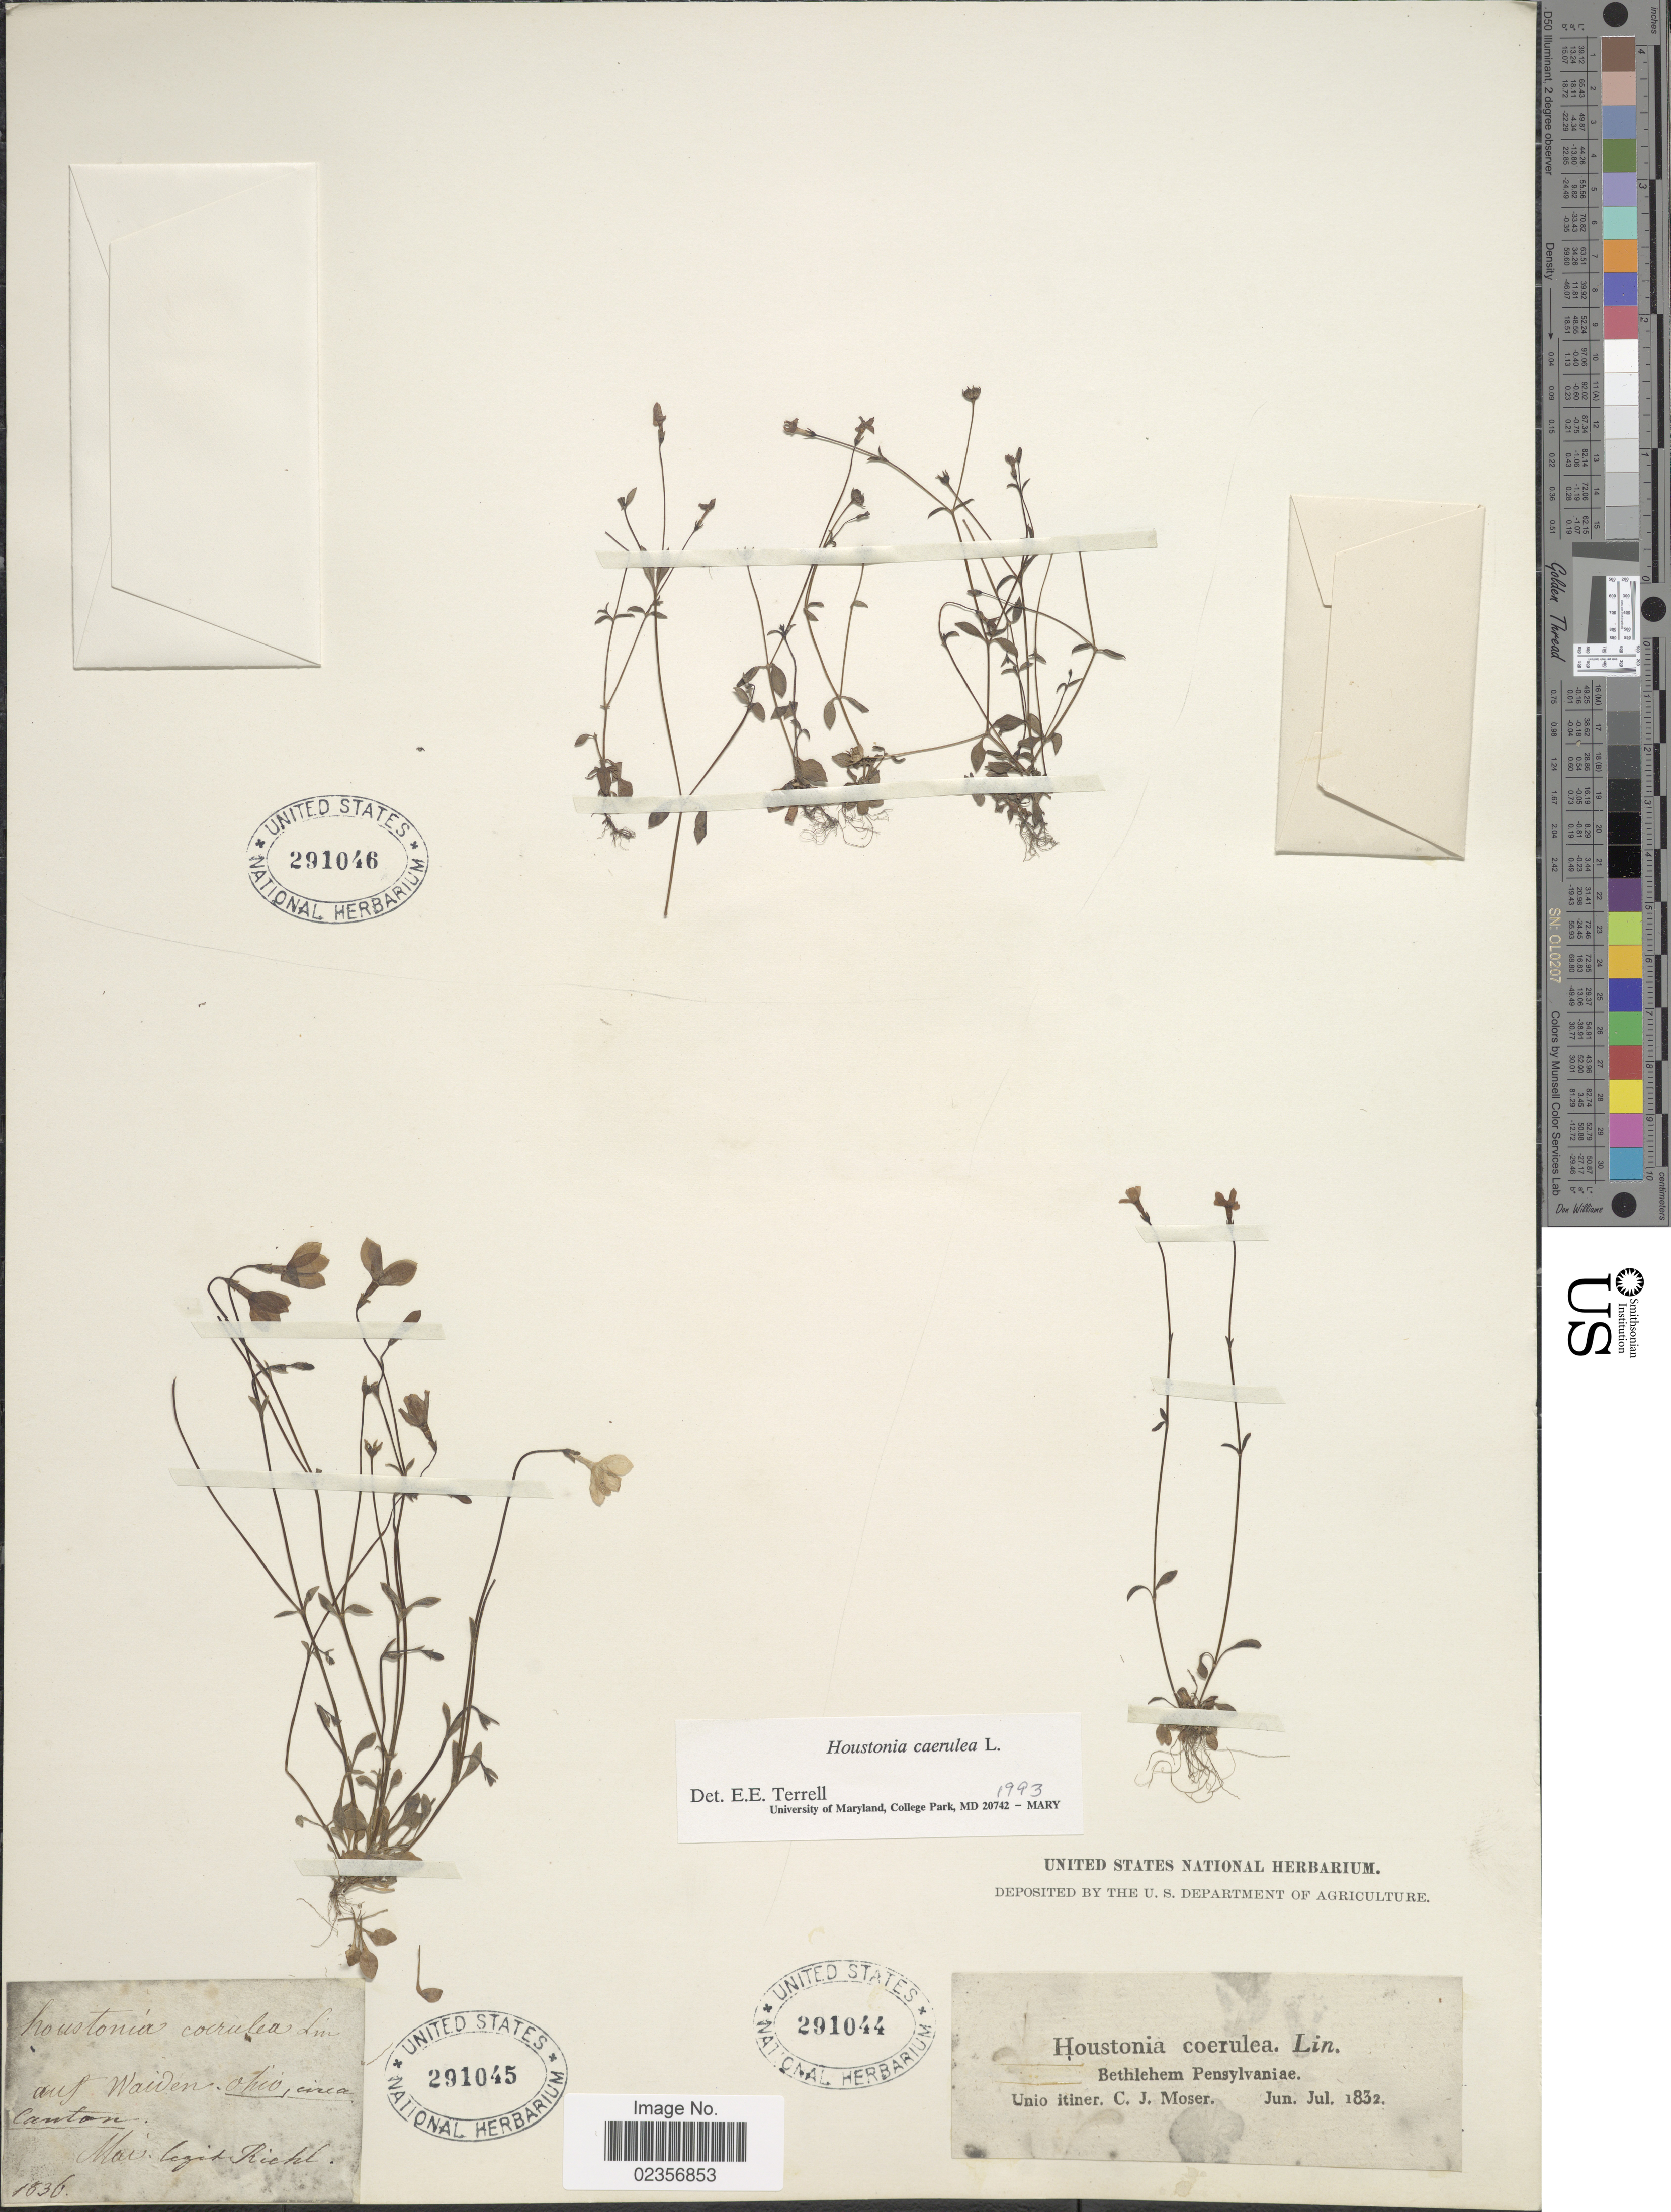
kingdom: Plantae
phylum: Tracheophyta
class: Magnoliopsida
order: Gentianales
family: Rubiaceae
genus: Houstonia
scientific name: Houstonia caerulea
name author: L.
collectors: C. Moser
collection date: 1832-06/1832-07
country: United States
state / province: Pennsylvania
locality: Bethlehem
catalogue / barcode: US 291044-3